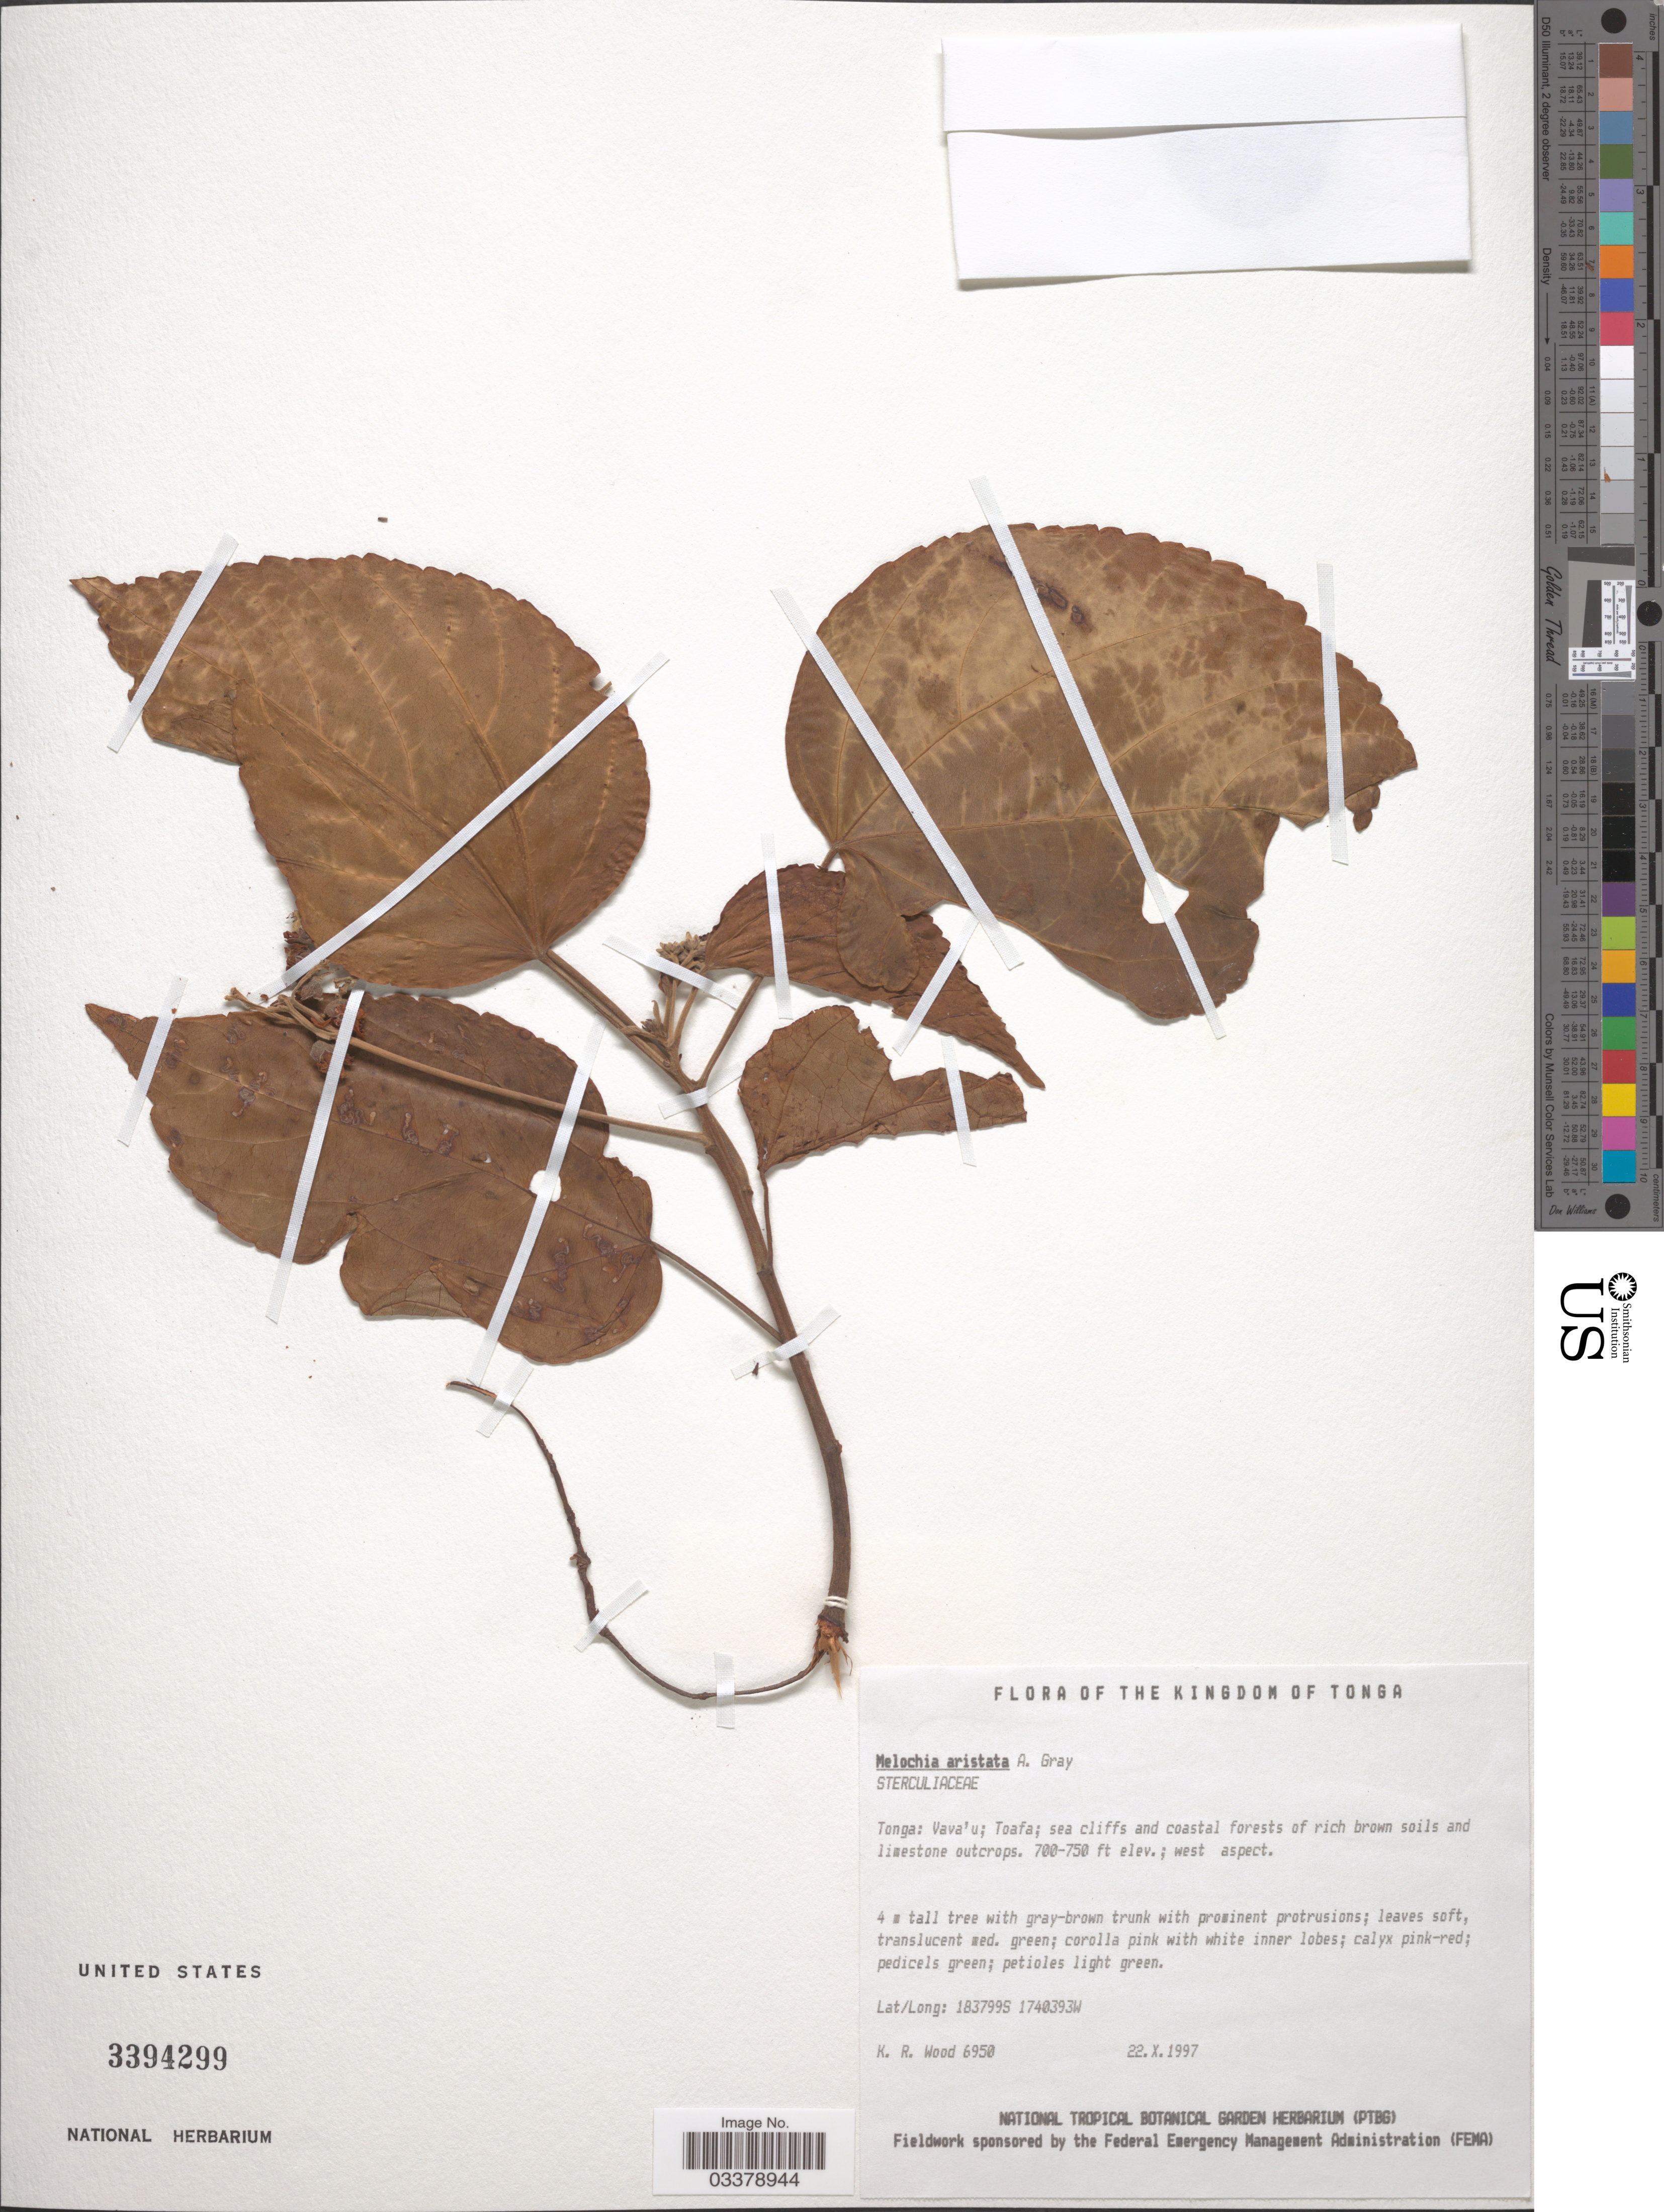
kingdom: Plantae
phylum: Tracheophyta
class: Magnoliopsida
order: Malvales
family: Malvaceae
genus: Melochia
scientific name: Melochia aristata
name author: A. Gray in Wilkes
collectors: K. R. Wood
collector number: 6950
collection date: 1997-10-22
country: Tonga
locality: Vava'u; Toafa; sea cliffs and coastal forests of rich brown soils and limestone outcrops, west aspect.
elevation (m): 213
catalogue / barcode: US 3394299